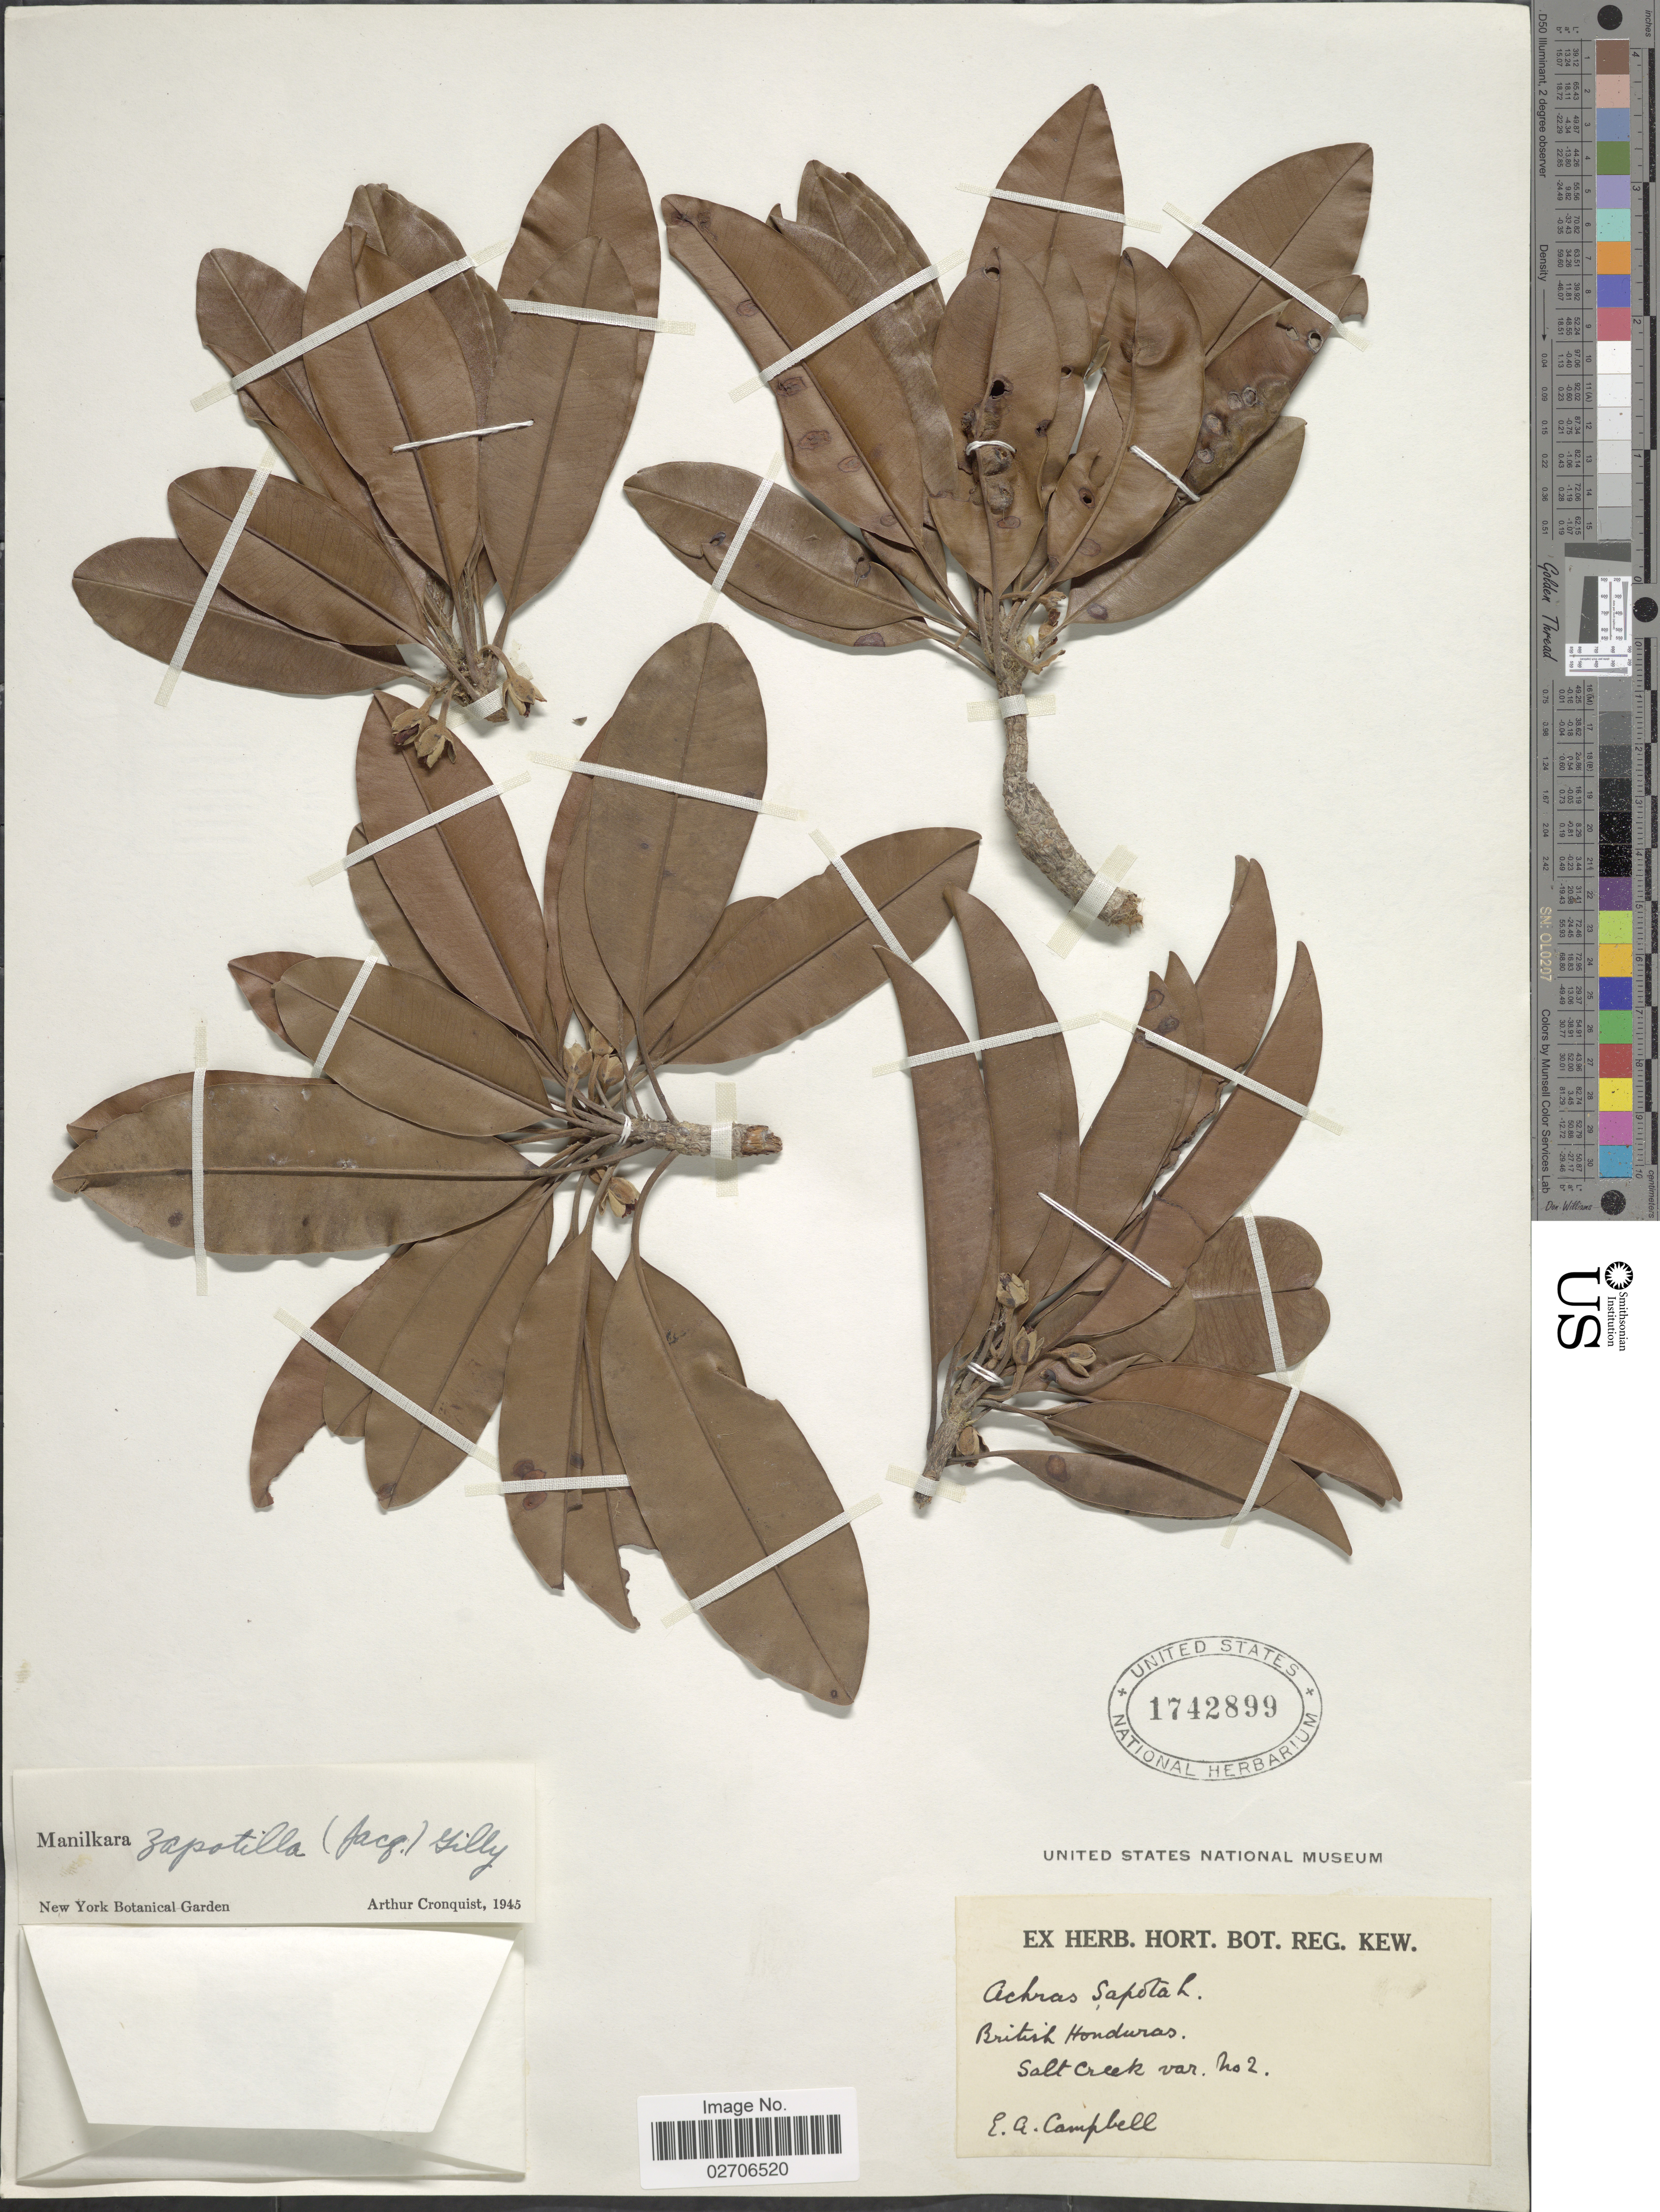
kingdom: Plantae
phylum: Tracheophyta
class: Magnoliopsida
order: Ericales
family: Sapotaceae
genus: Manilkara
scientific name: Manilkara zapota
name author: (L.) P. Royen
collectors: E. Campbell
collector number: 2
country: Belize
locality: British Honduras, Salt Creek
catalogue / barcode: US 1742899